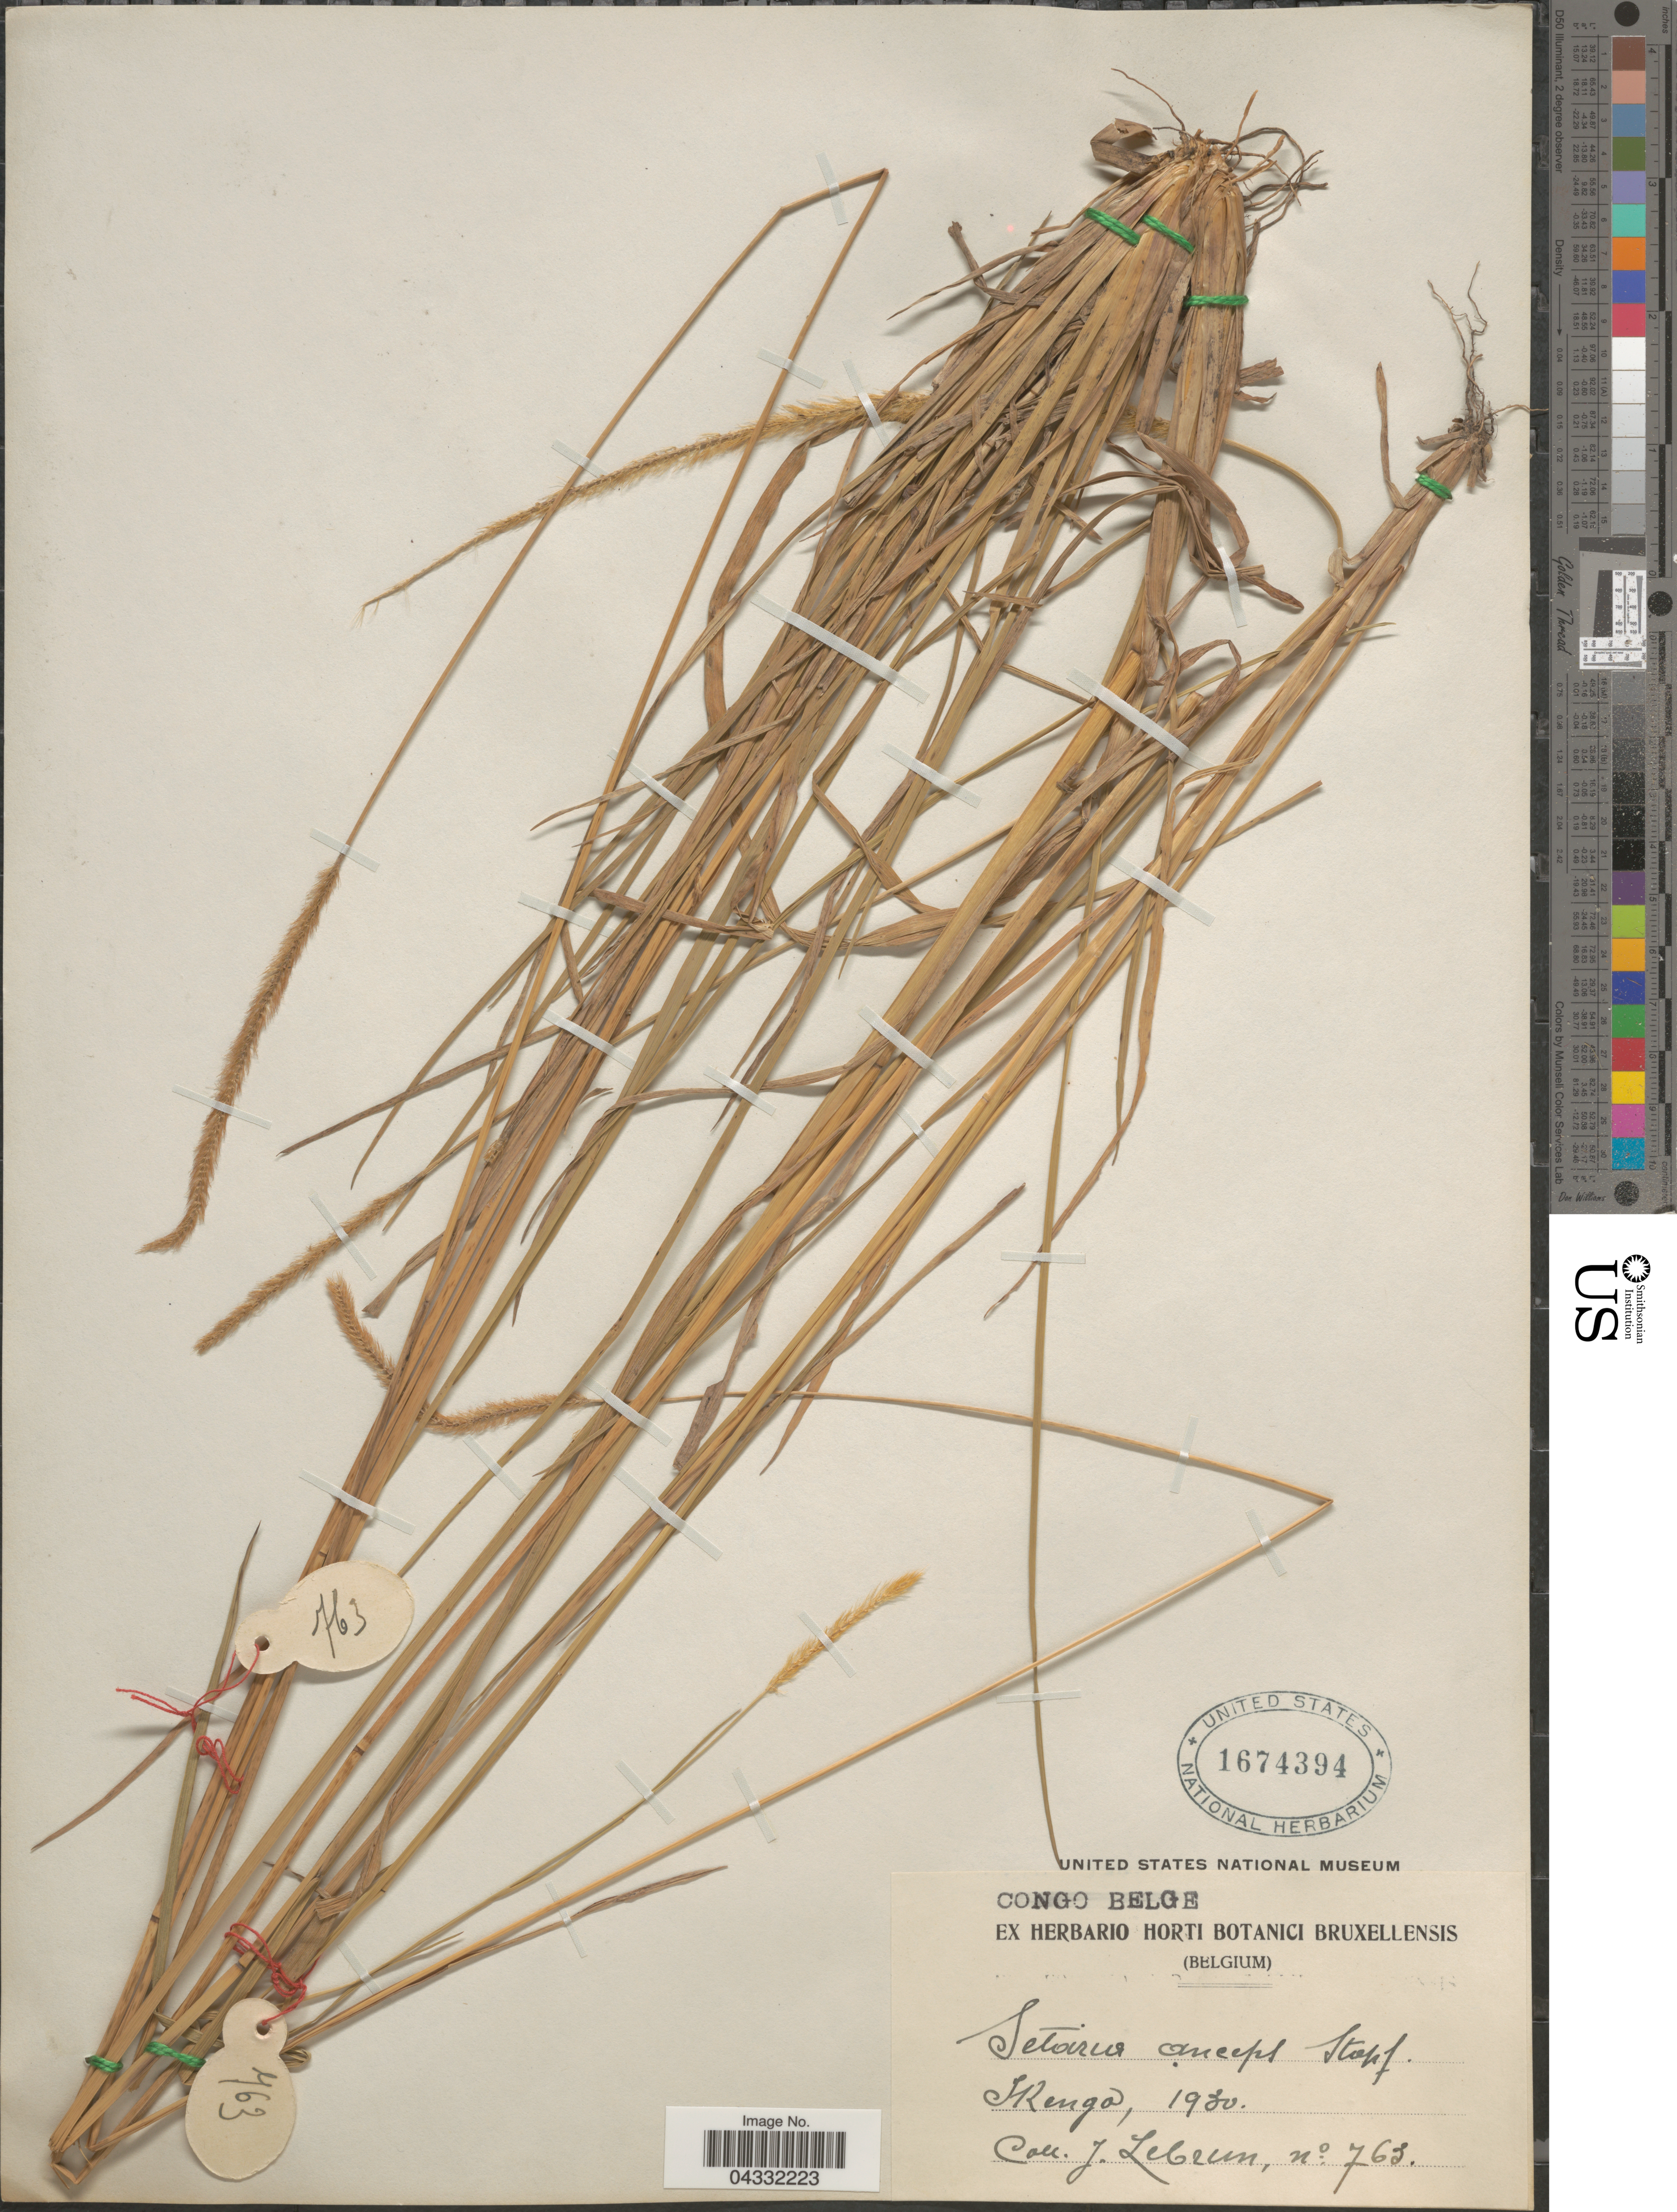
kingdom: Plantae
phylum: Tracheophyta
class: Liliopsida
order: Poales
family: Poaceae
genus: Setaria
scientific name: Setaria sp.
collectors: J. A. Lebrun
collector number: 763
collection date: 1930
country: Congo, Democratic Republic of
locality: Congo Belge. Ikenga.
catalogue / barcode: US 1674394